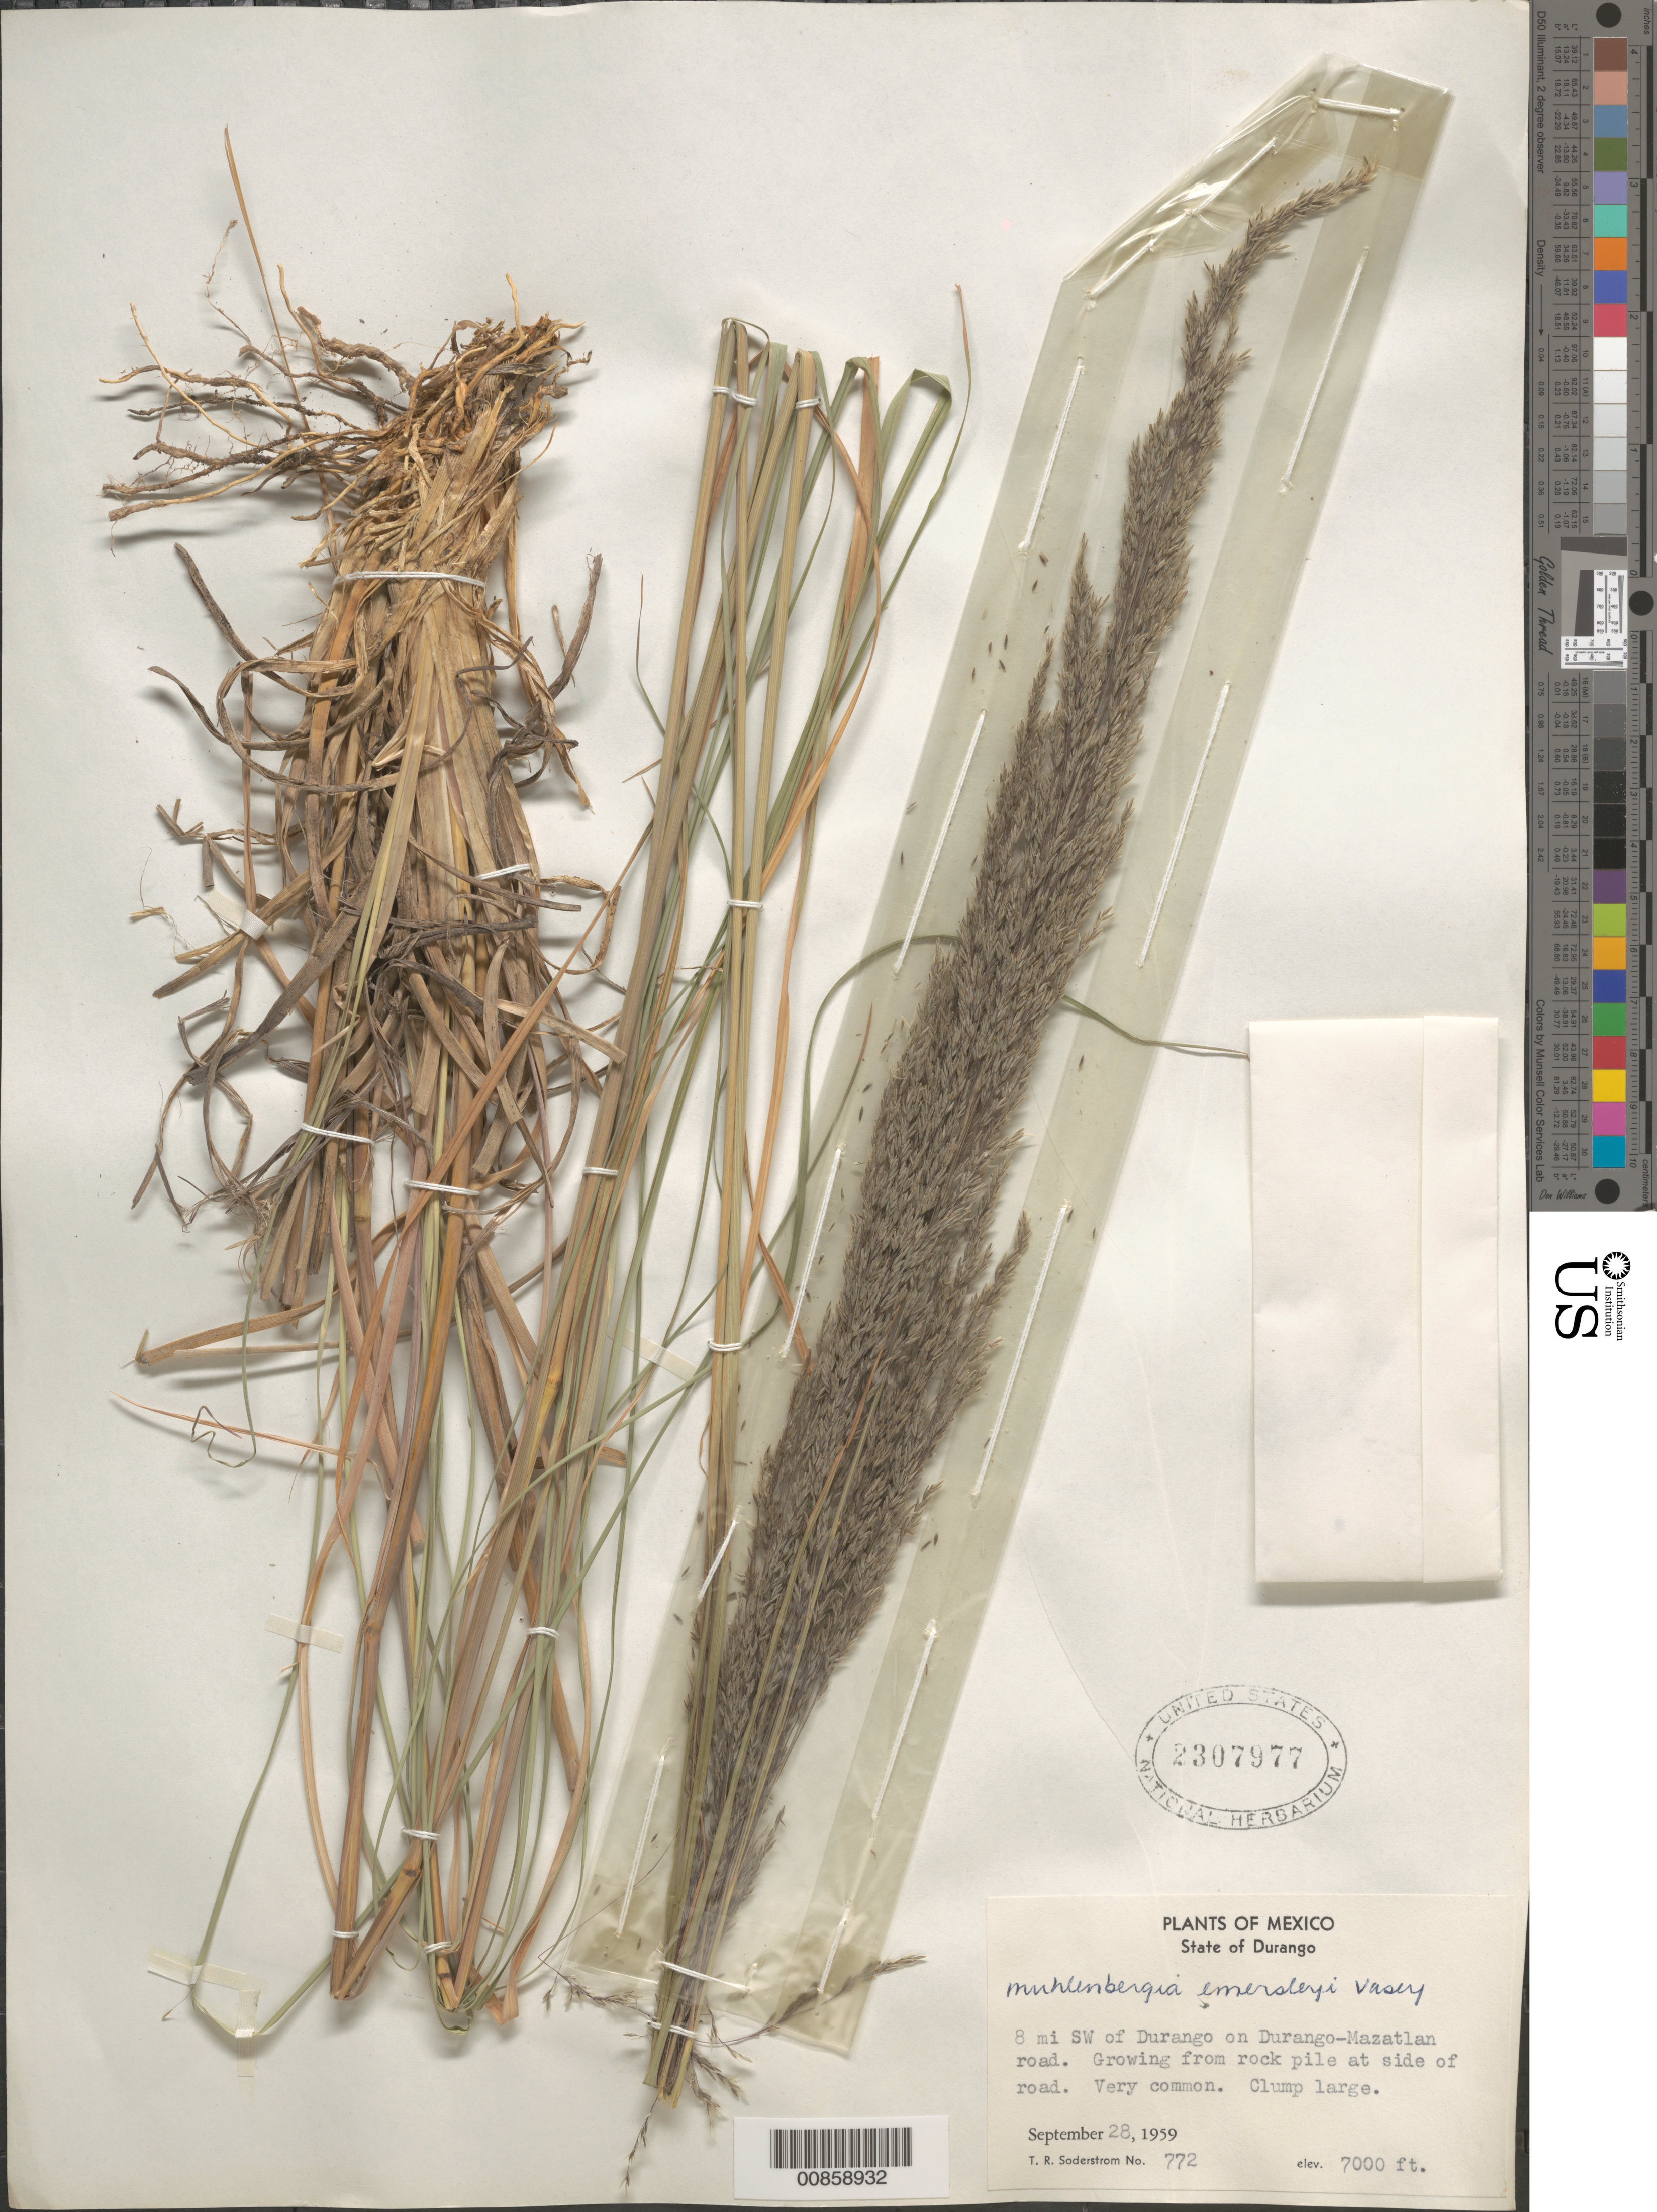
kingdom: Plantae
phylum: Tracheophyta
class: Liliopsida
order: Poales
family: Poaceae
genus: Muhlenbergia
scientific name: Muhlenbergia emersleyi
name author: Vasey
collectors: T. R. Soderstrom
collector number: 772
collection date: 1959-09-28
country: Mexico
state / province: Durango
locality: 8 mi SW of Durango on Durango-Mazatlan road. Growing from rock pile at side of road.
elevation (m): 2134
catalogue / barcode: US 2307977